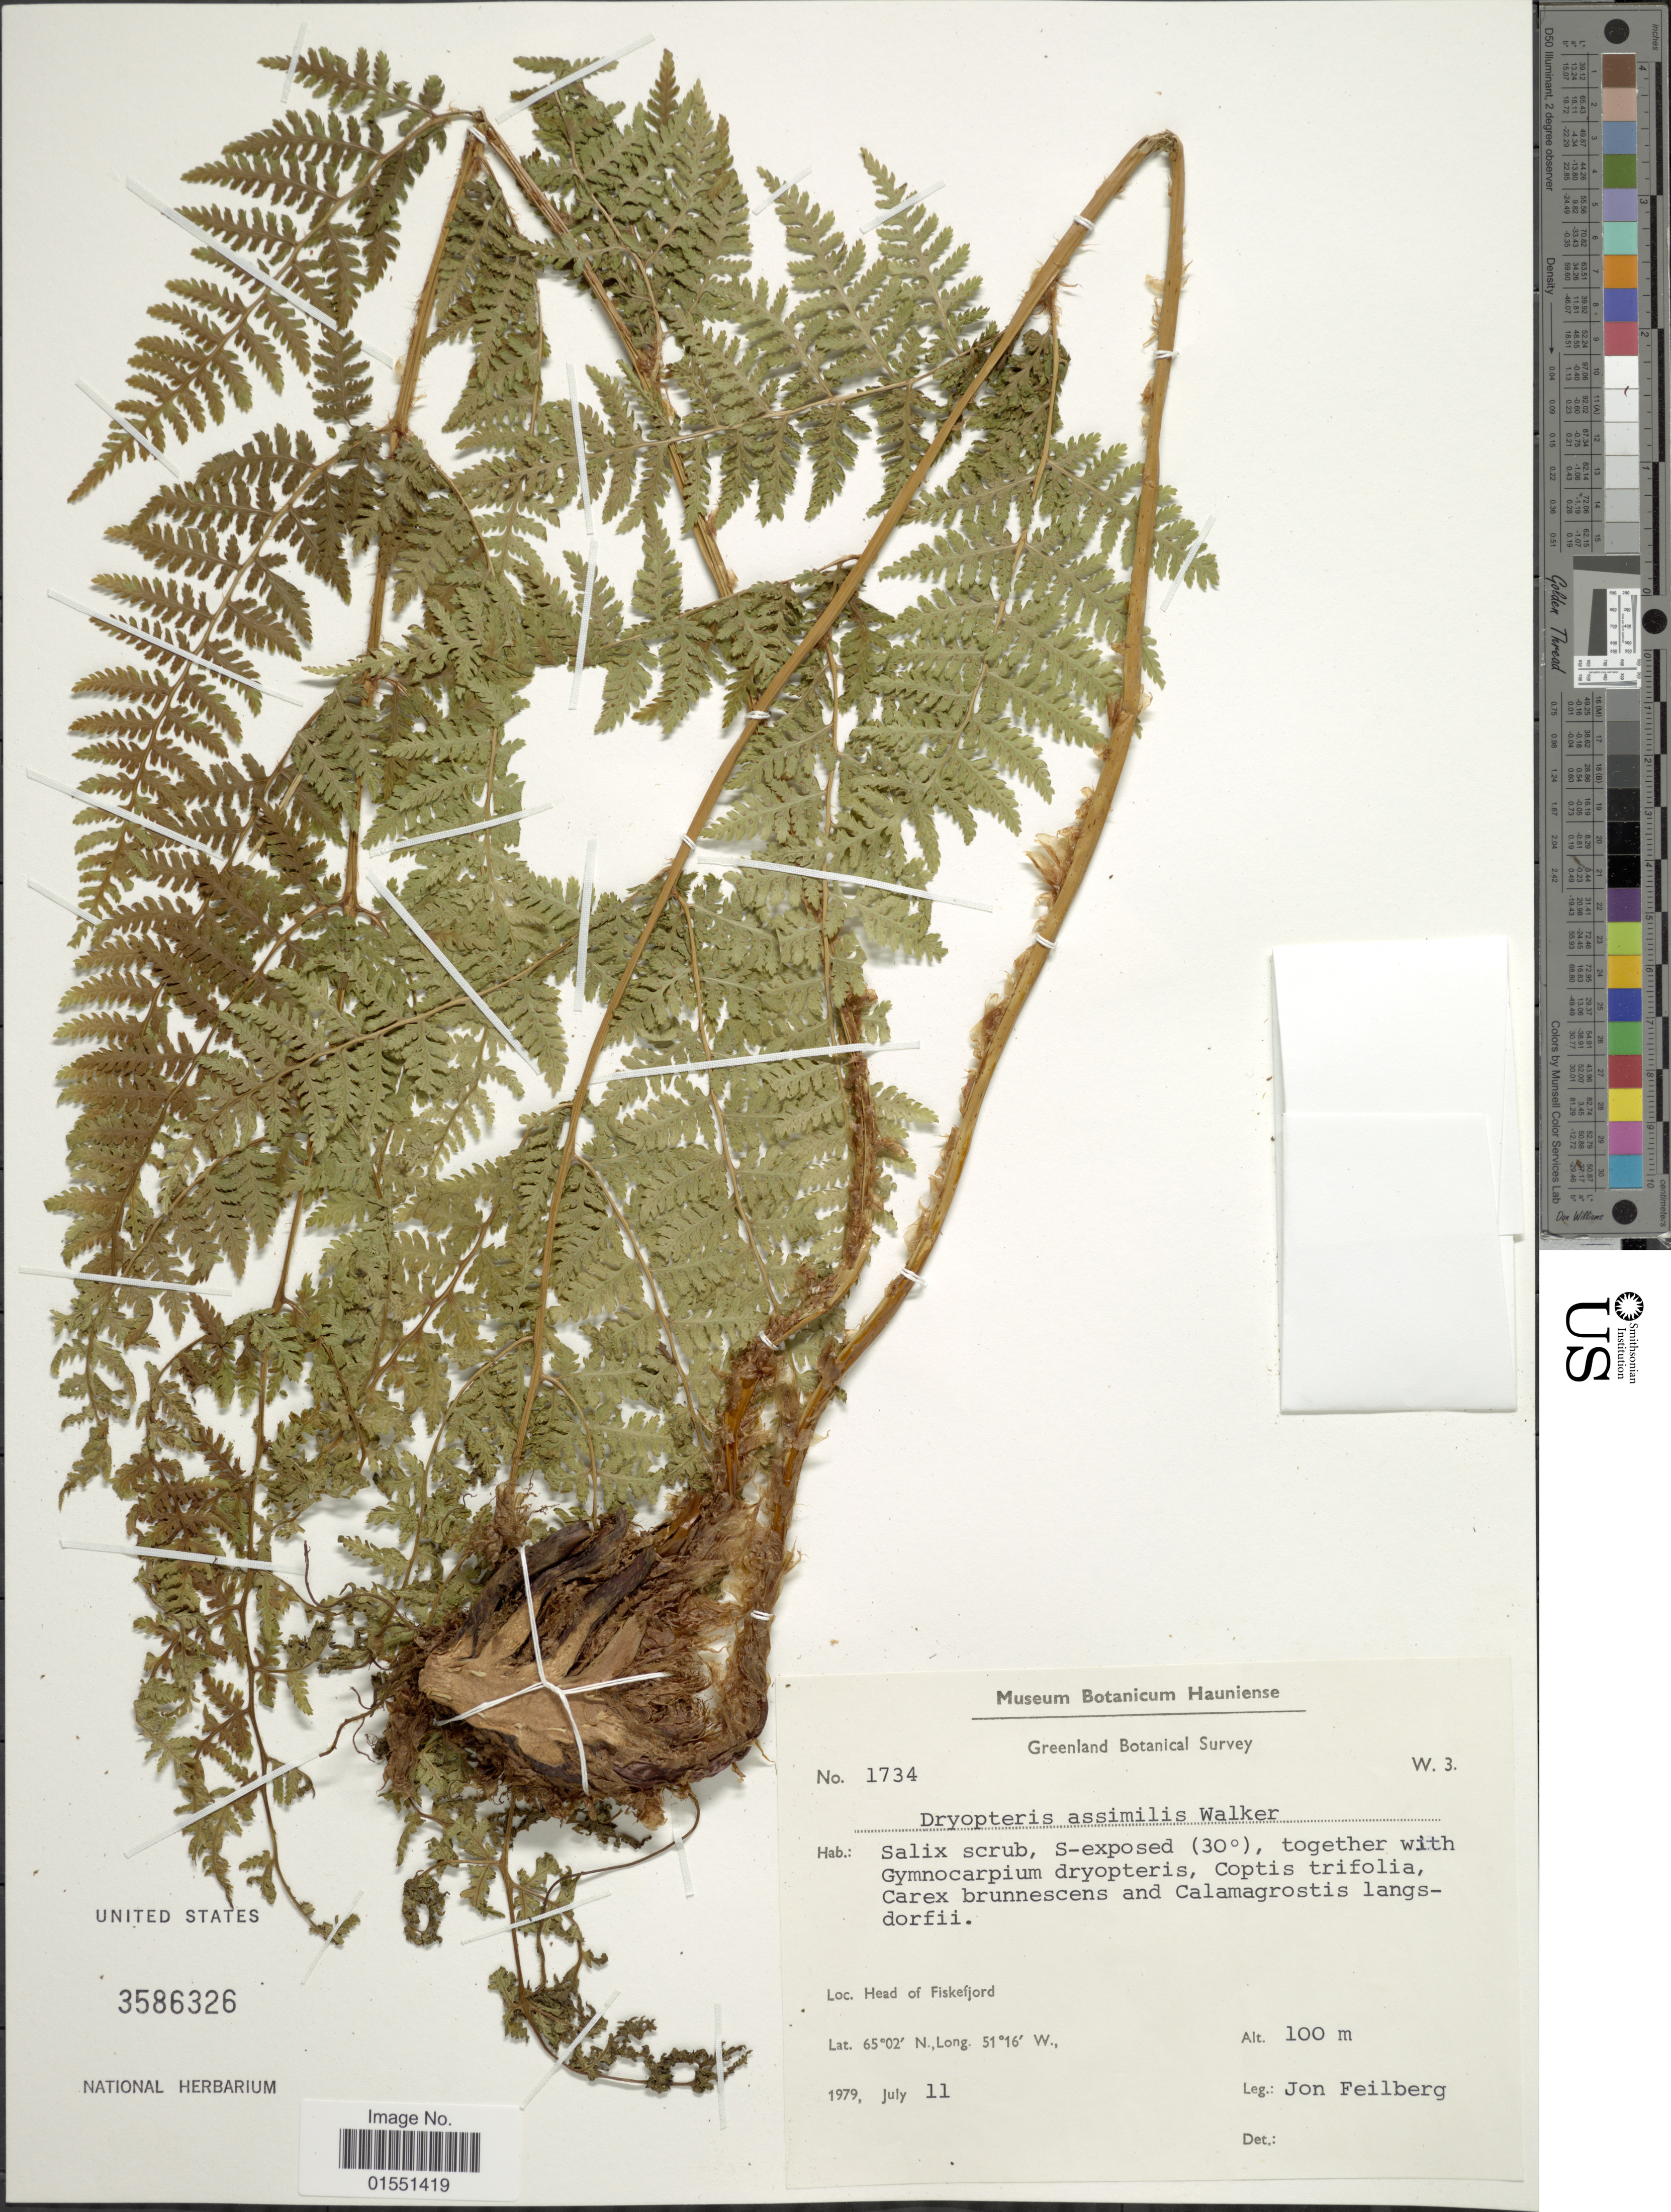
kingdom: Plantae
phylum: Tracheophyta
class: Polypodiopsida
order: Polypodiales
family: Dryopteridaceae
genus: Dryopteris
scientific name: Dryopteris intermedia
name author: (Muhl.) A. Gray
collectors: J. Feilberg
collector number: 1734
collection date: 1979-07-11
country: Greenland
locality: Head of Fiskefjord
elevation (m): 100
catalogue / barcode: US 3586326